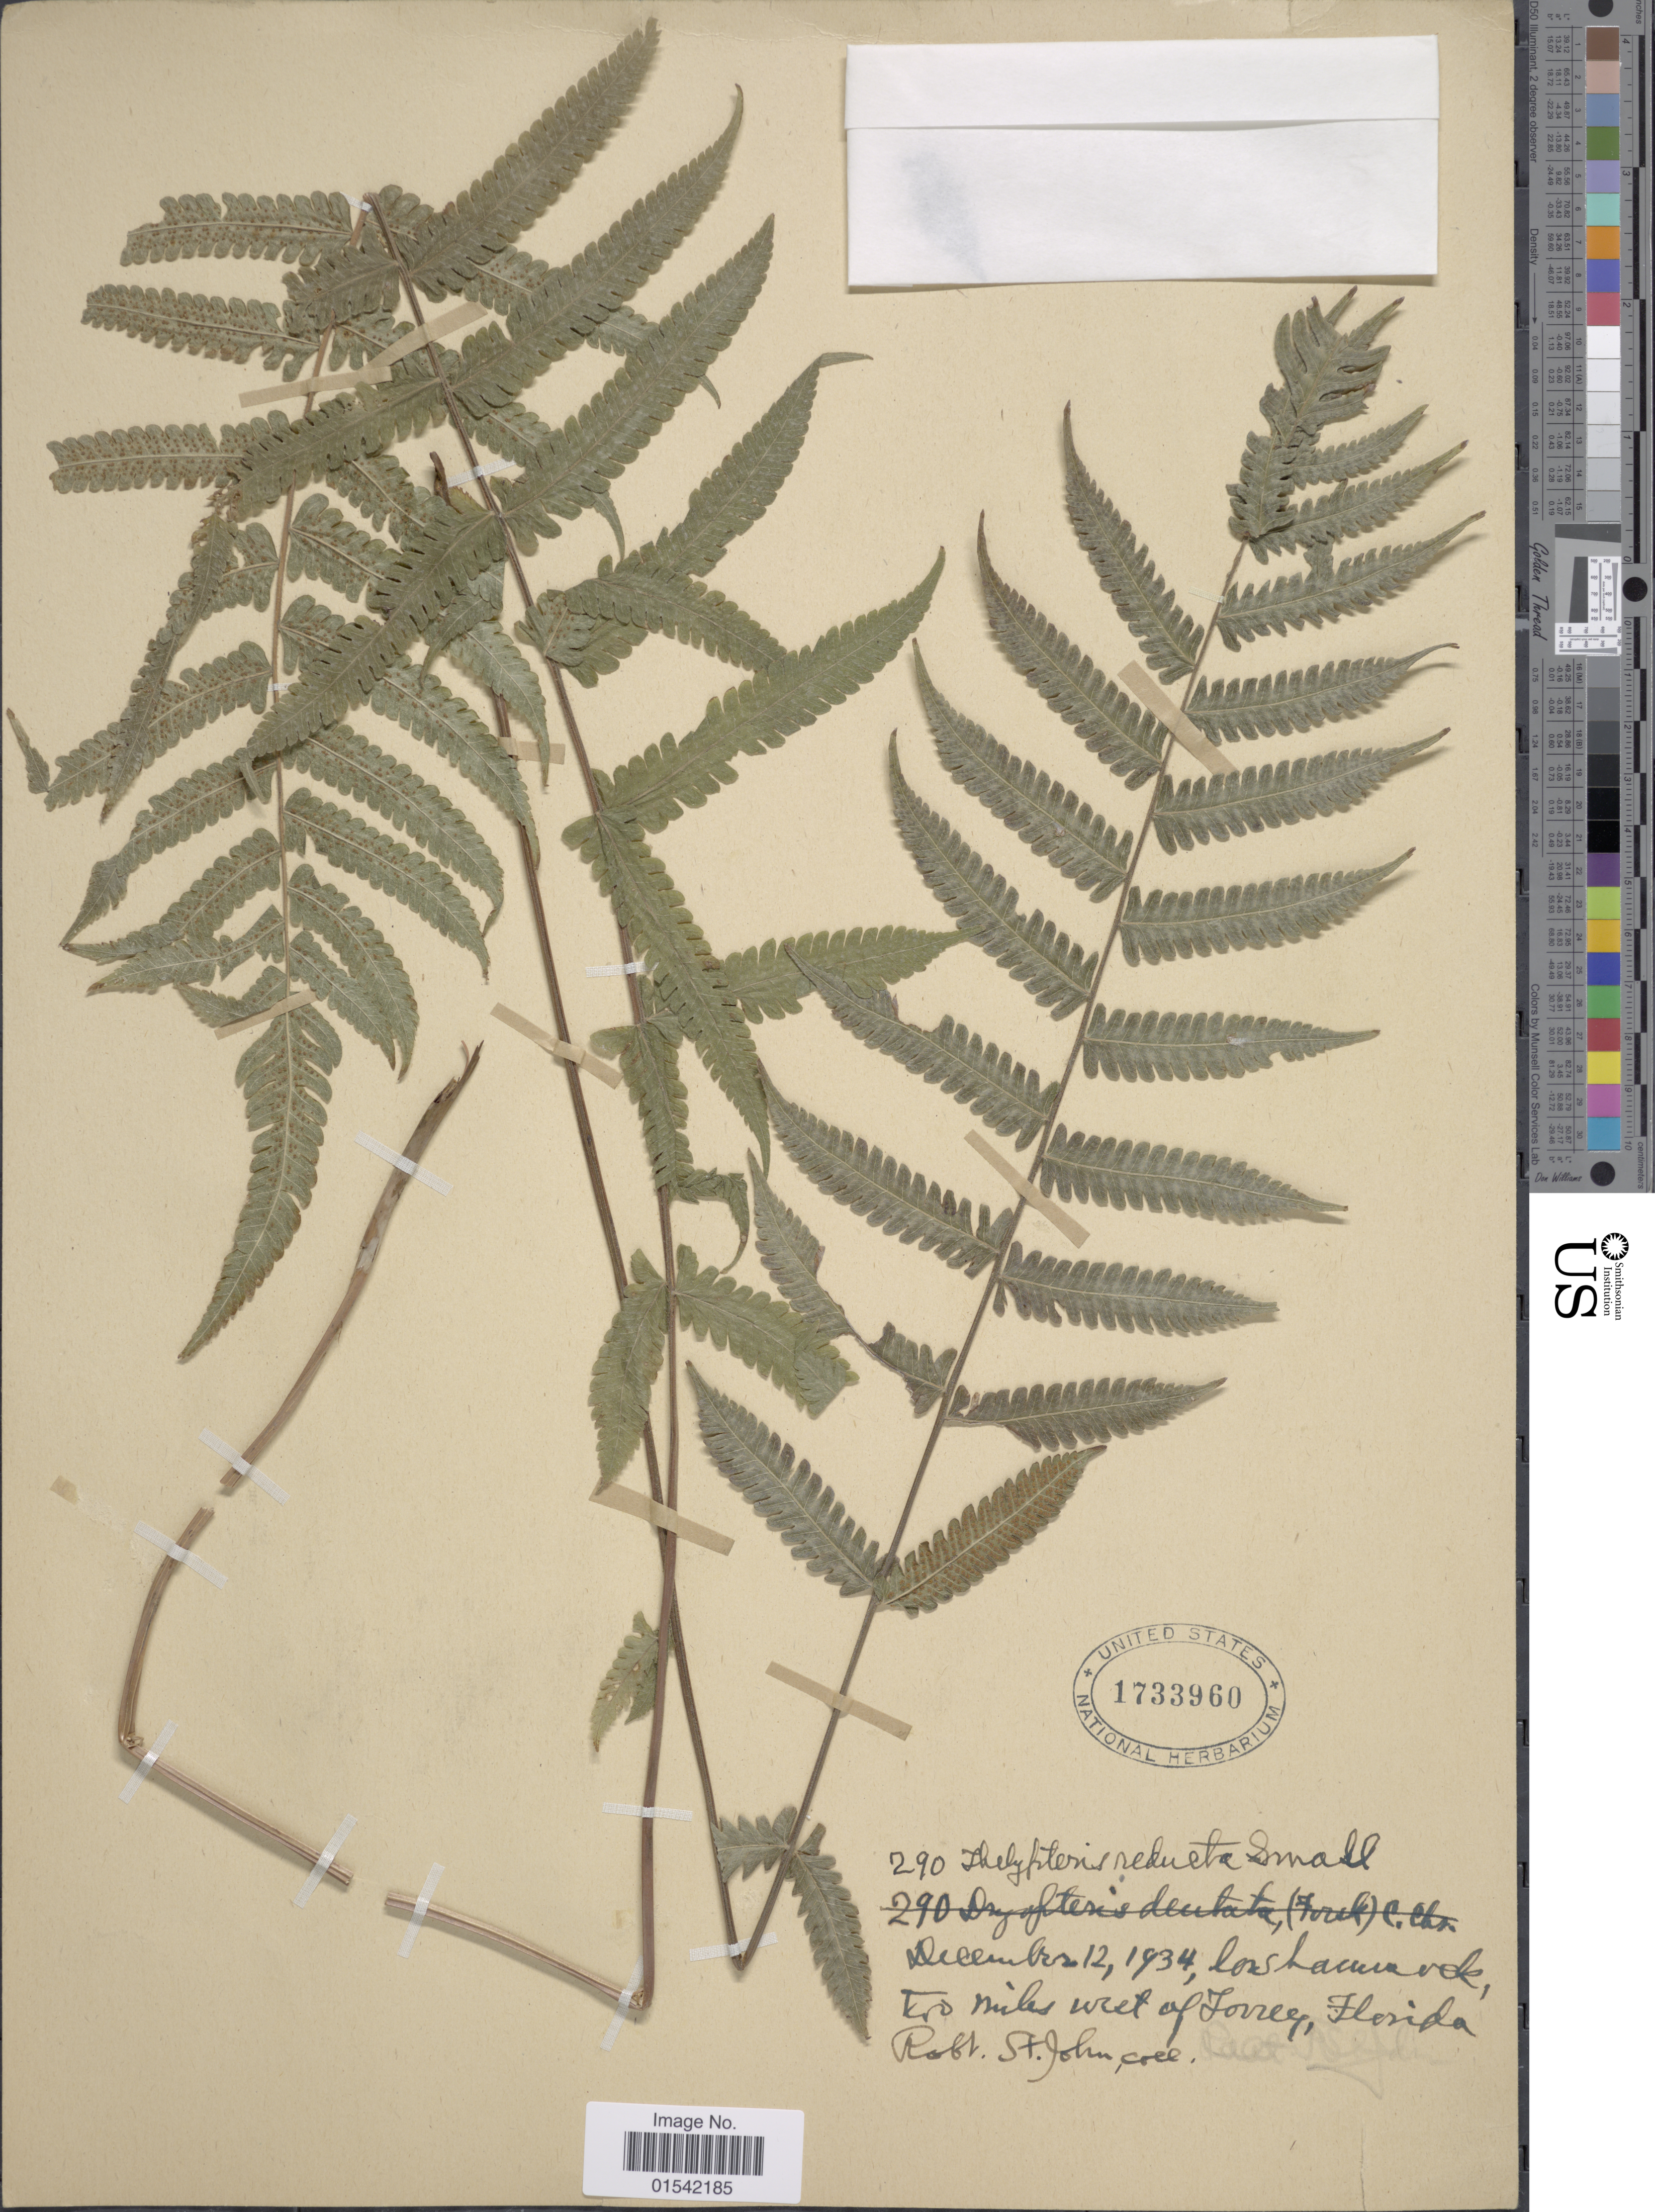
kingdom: Plantae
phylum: Tracheophyta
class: Polypodiopsida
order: Polypodiales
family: Thelypteridaceae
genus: Cyclosorus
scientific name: Cyclosorus quadrangularis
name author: (Fée) Tardieu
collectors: R. P. St. John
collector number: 290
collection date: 1934-12-12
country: United States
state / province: Florida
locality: Two miles west of Torrey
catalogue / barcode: US 1733960